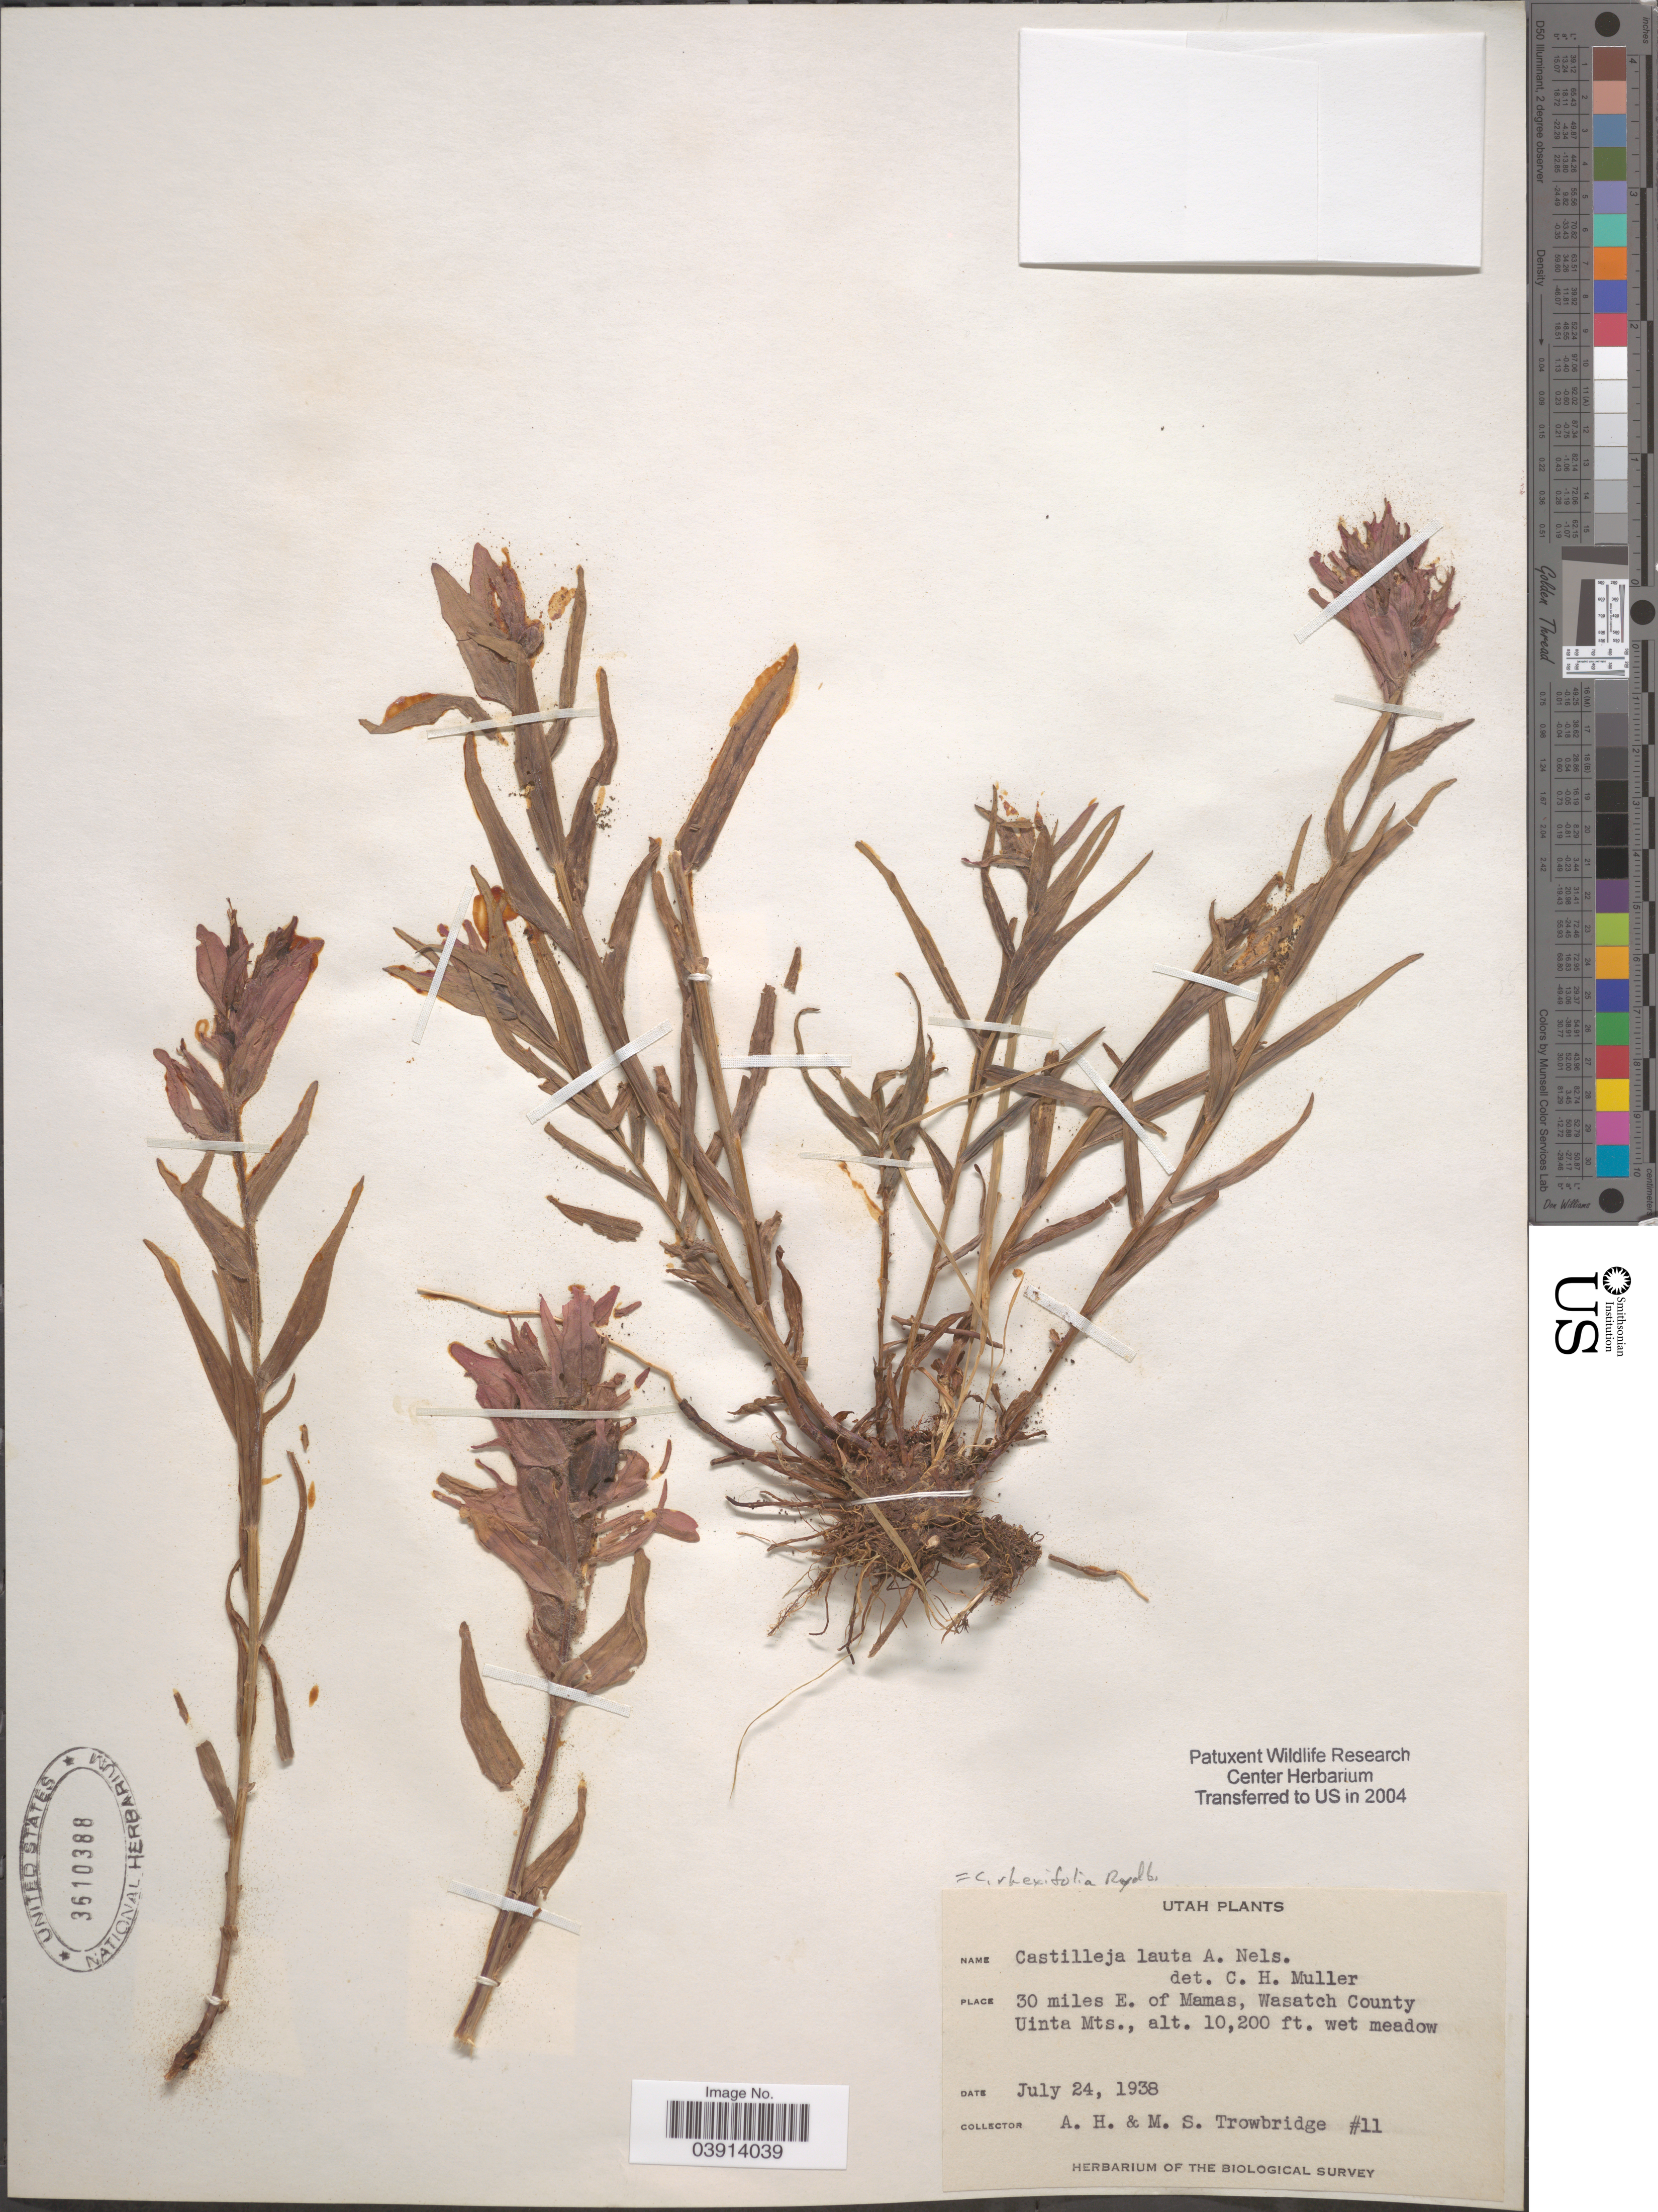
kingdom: Plantae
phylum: Tracheophyta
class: Magnoliopsida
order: Lamiales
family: Orobanchaceae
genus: Castilleja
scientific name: Castilleja rhexiifolia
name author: Rydb.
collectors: A. H. Trowbridge & M. Trowbridge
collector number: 11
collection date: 1938-07-24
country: United States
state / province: Utah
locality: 30 miles E. of Mamas, Wasatch County. Uinta Mts.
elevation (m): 3109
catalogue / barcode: US 3610388